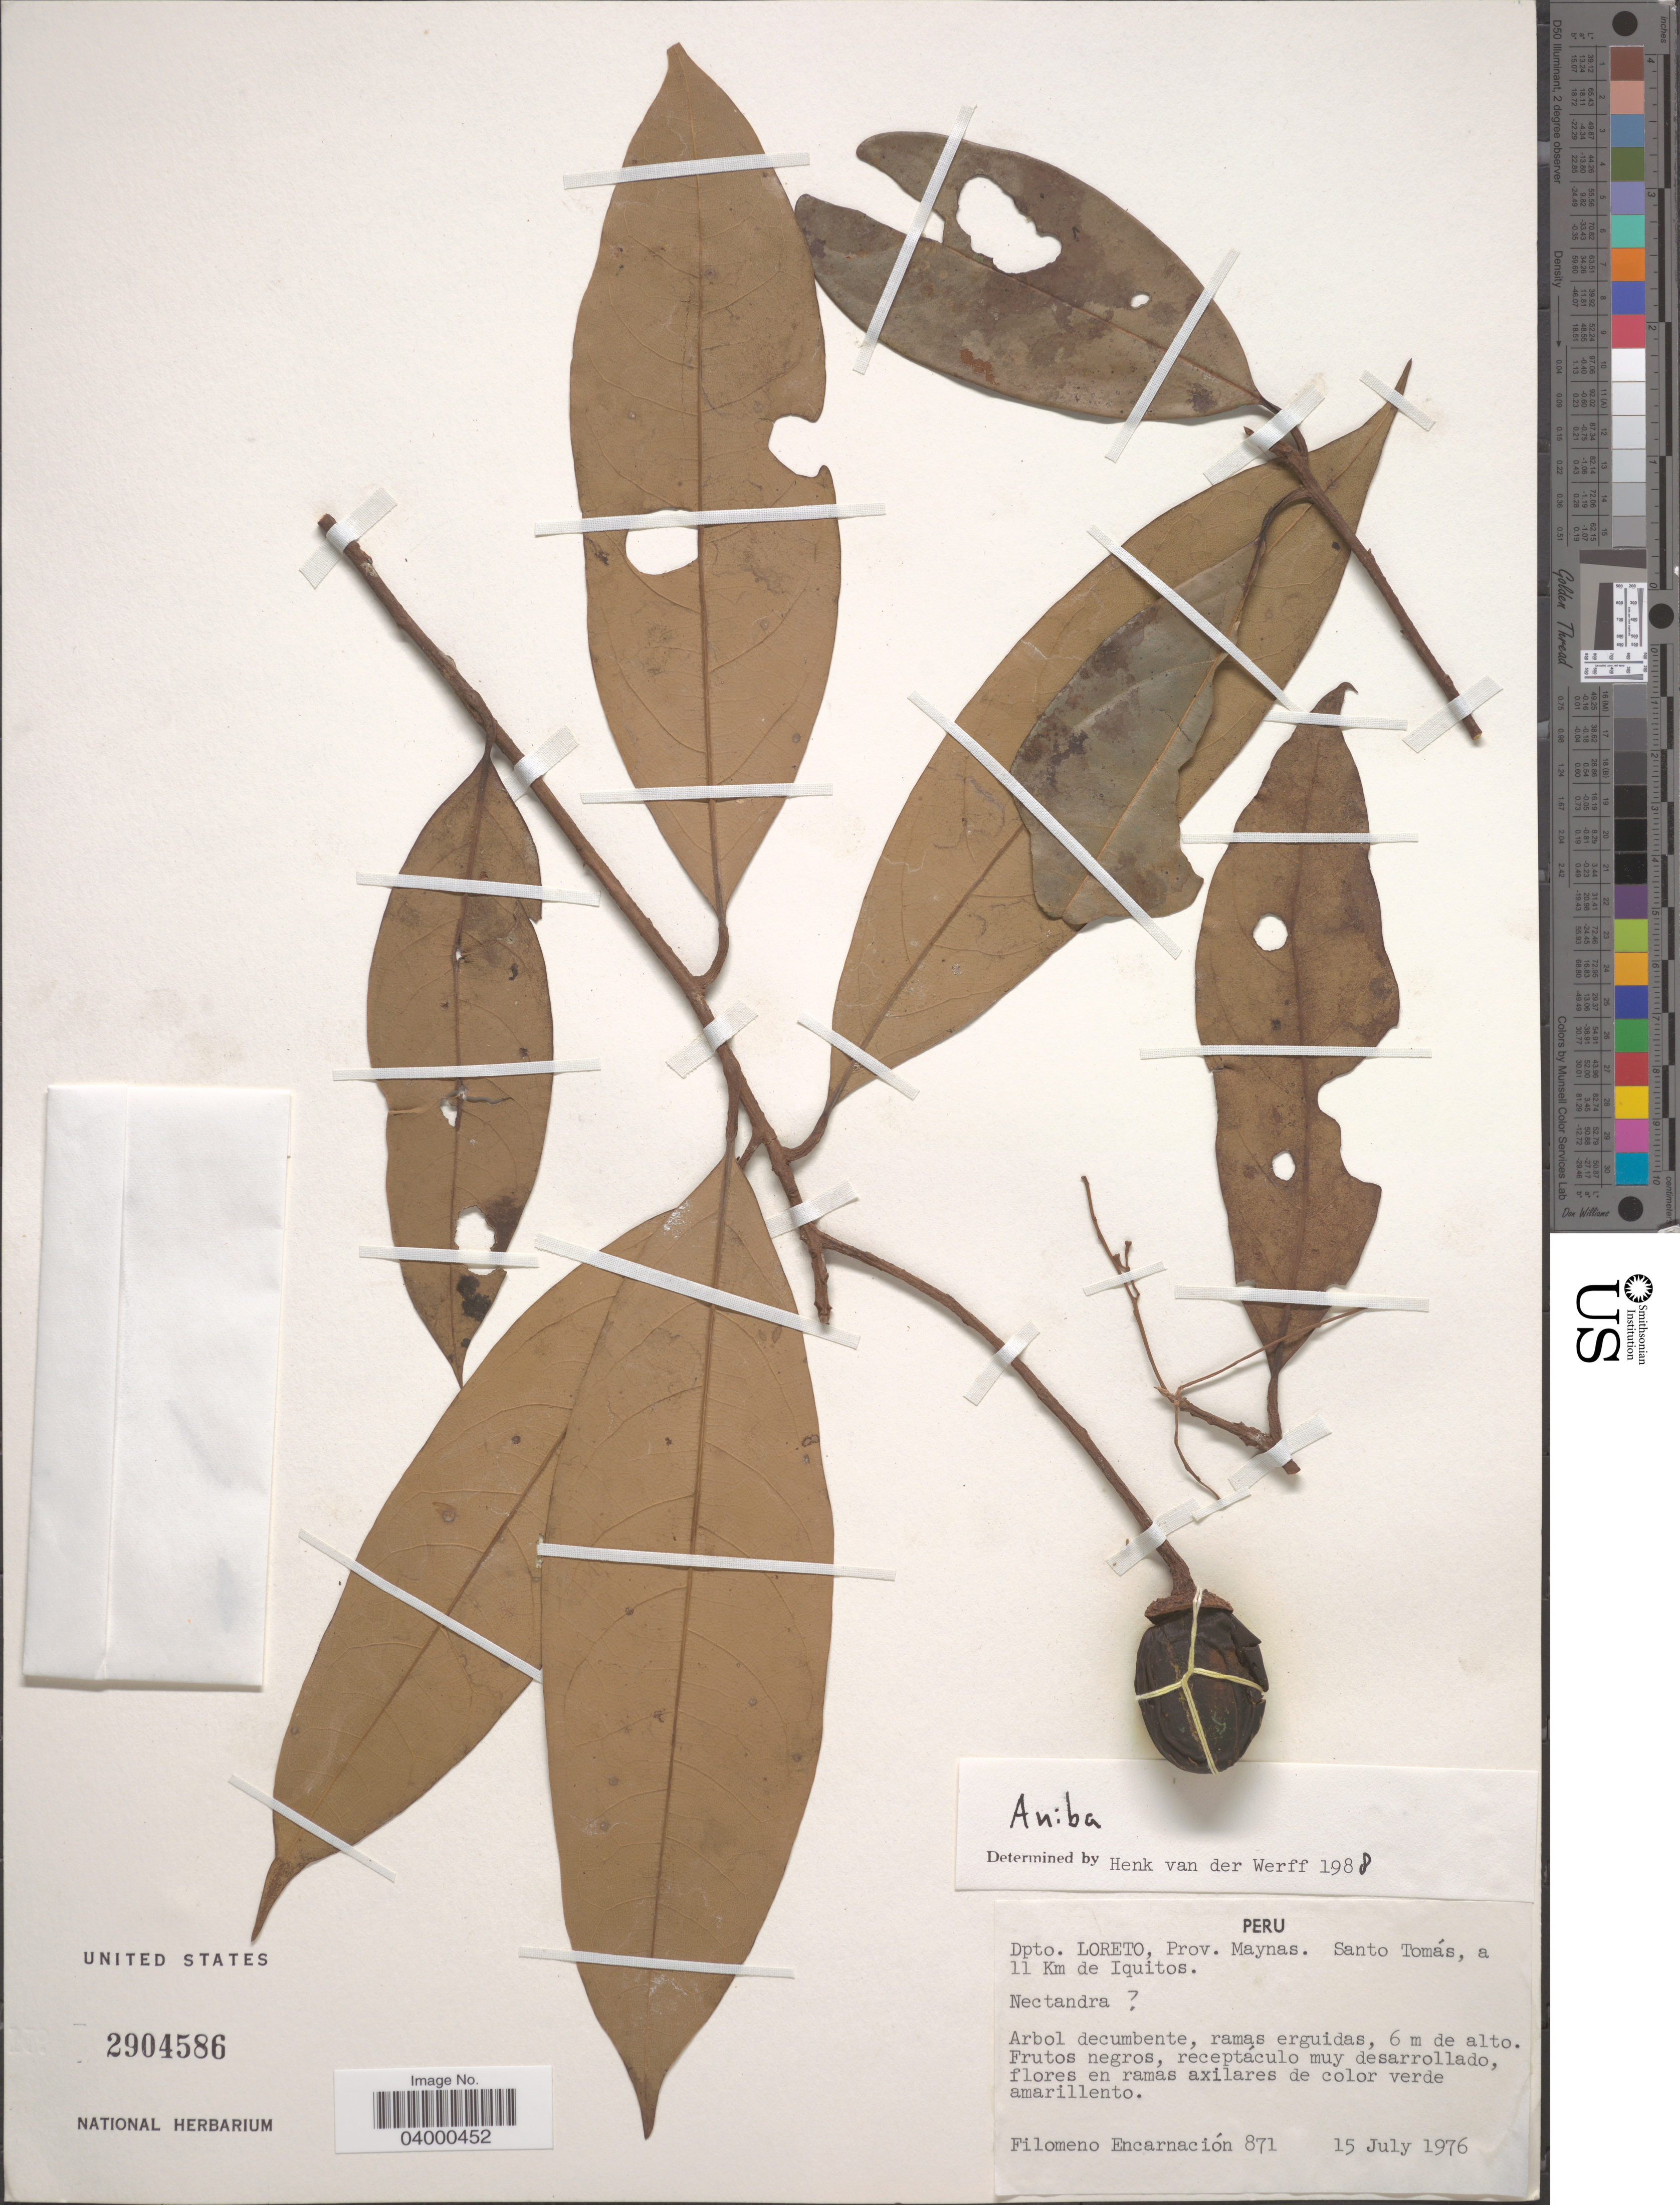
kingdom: Plantae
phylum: Tracheophyta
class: Magnoliopsida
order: Laurales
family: Lauraceae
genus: Aniba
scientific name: Aniba sp.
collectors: F. Encarnación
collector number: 871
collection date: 1976-07-15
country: Peru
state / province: Loreto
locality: Prov. Maynas. Santo Tomás, a 11 Km de Iquitos.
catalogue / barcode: US 2904586